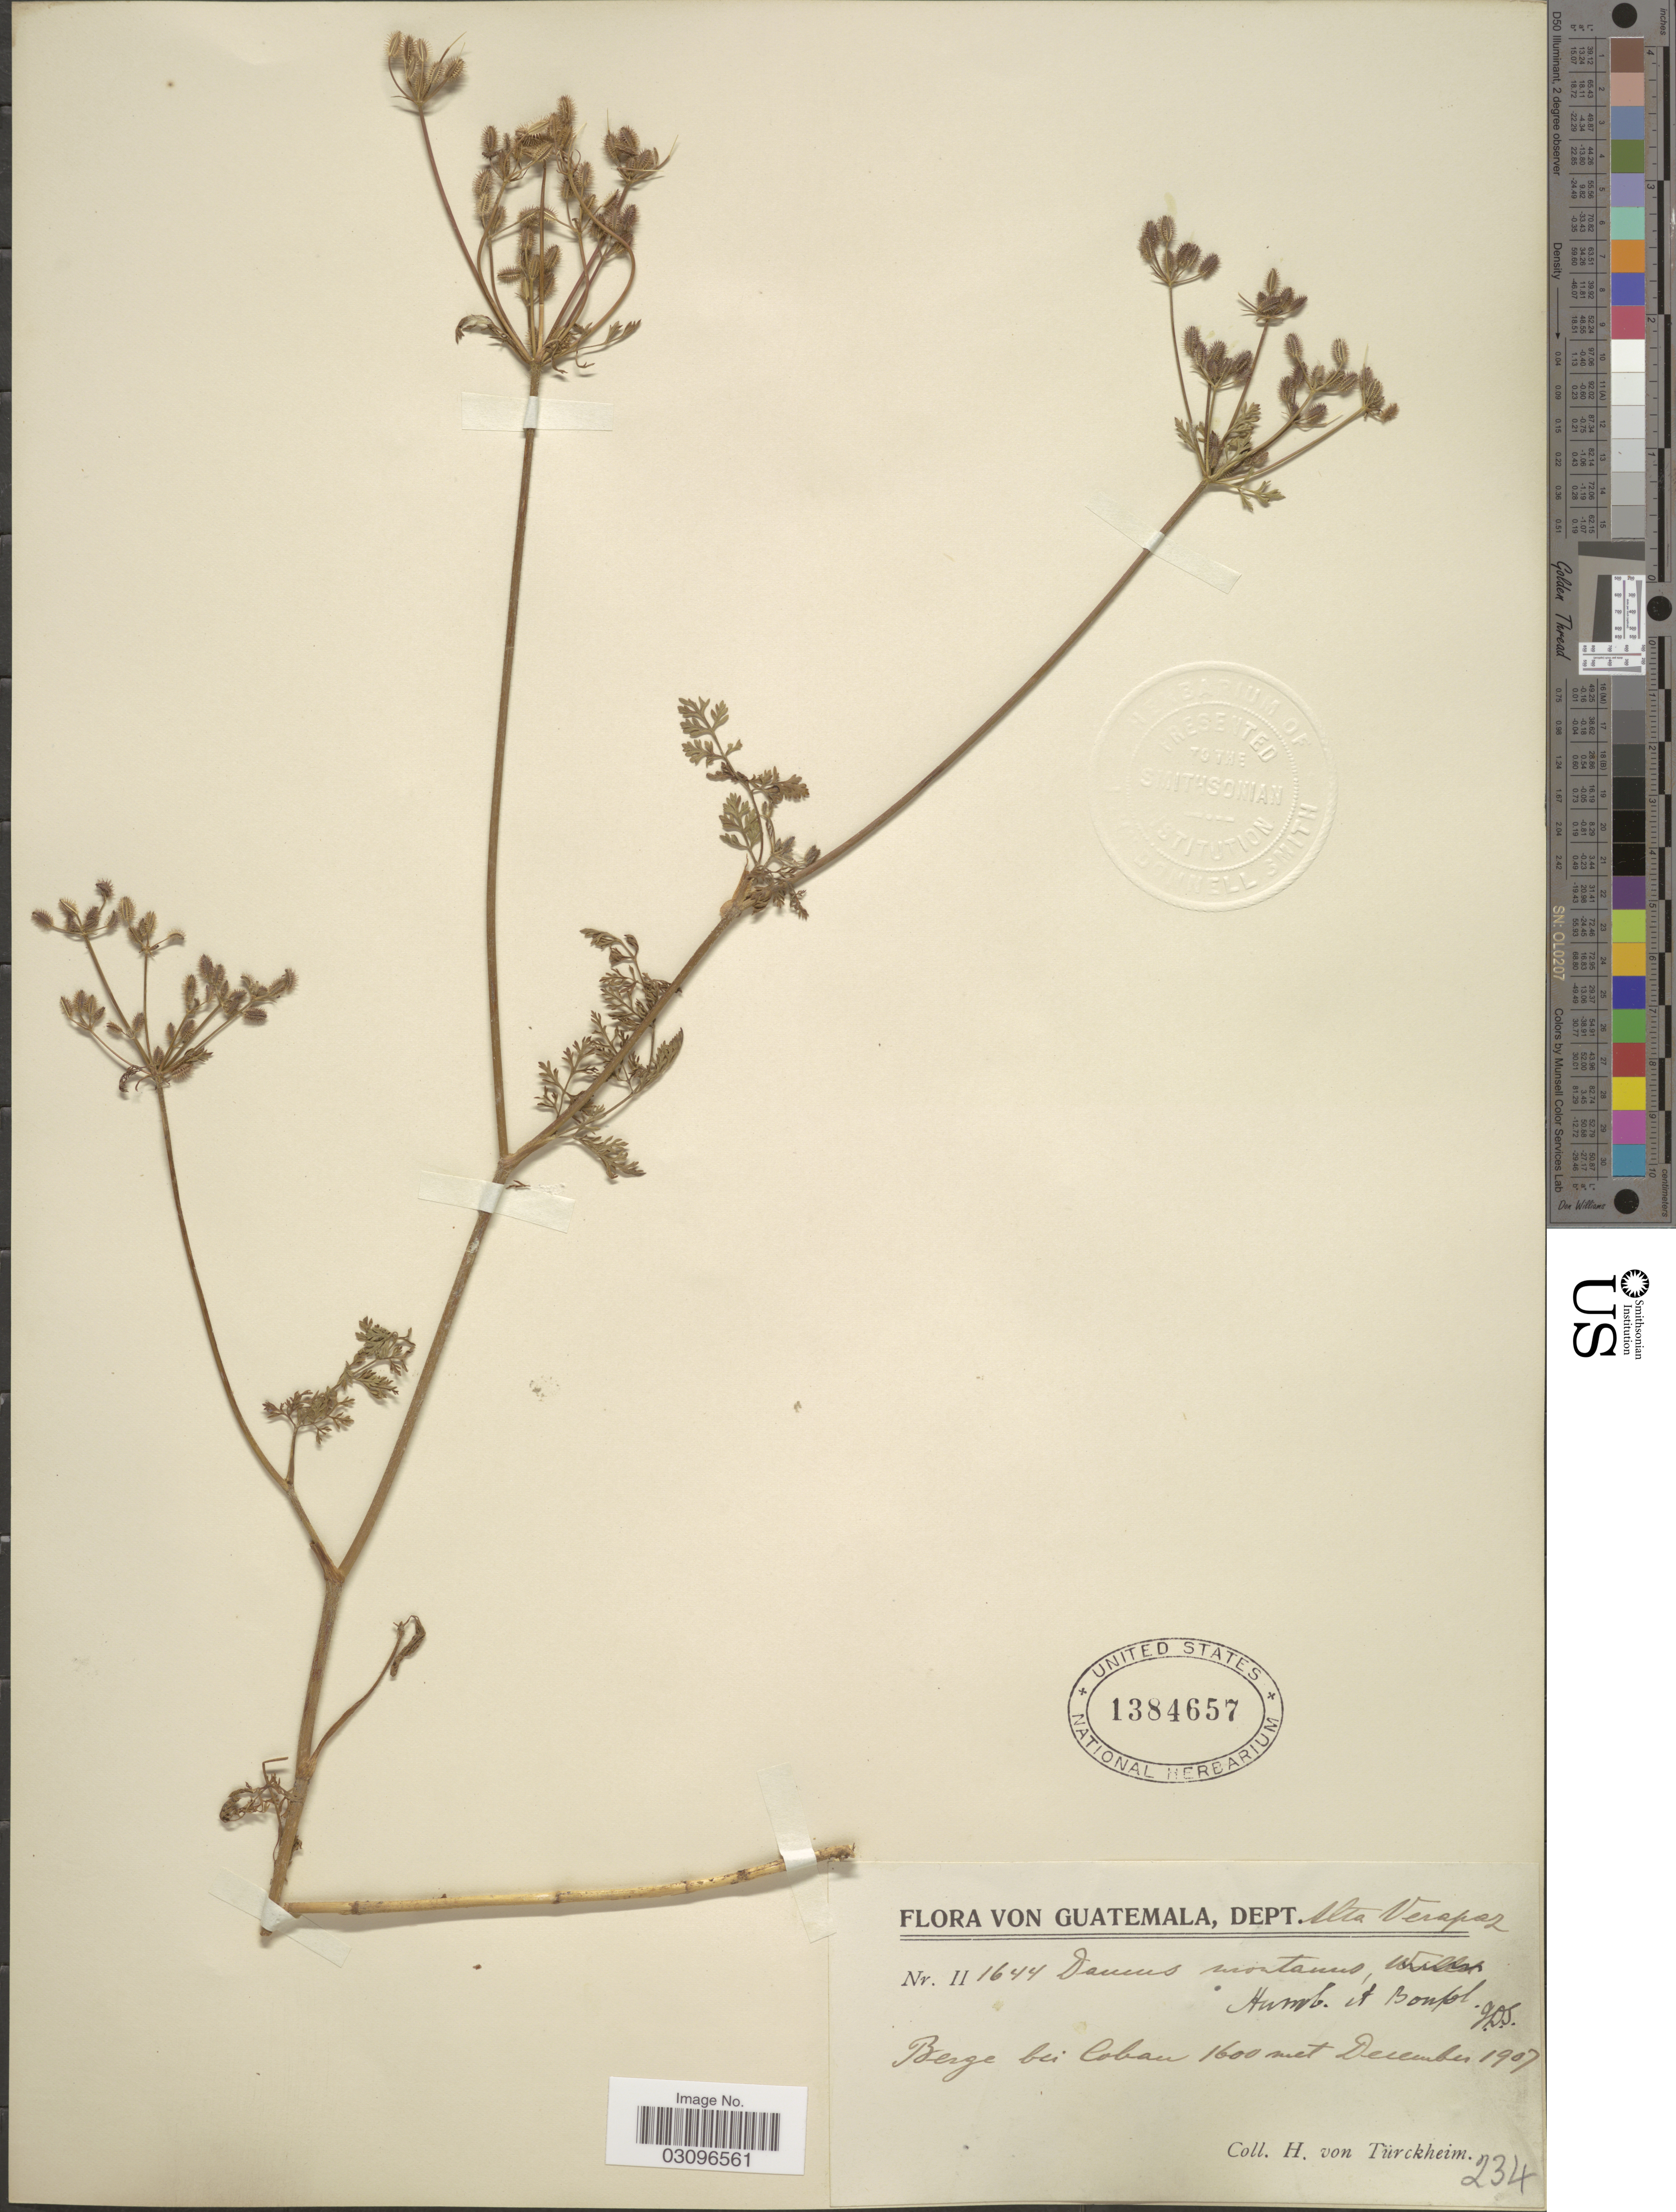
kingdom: Plantae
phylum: Tracheophyta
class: Magnoliopsida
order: Apiales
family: Apiaceae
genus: Daucus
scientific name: Daucus montanus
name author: Humb. & Bonpl. ex Spreng.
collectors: H. von Türckheim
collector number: II1644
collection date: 1907-12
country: Guatemala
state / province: Alta Verapaz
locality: Dept. Alta Verapaz, Berge bei Coban.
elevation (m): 1600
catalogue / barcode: US 1384657